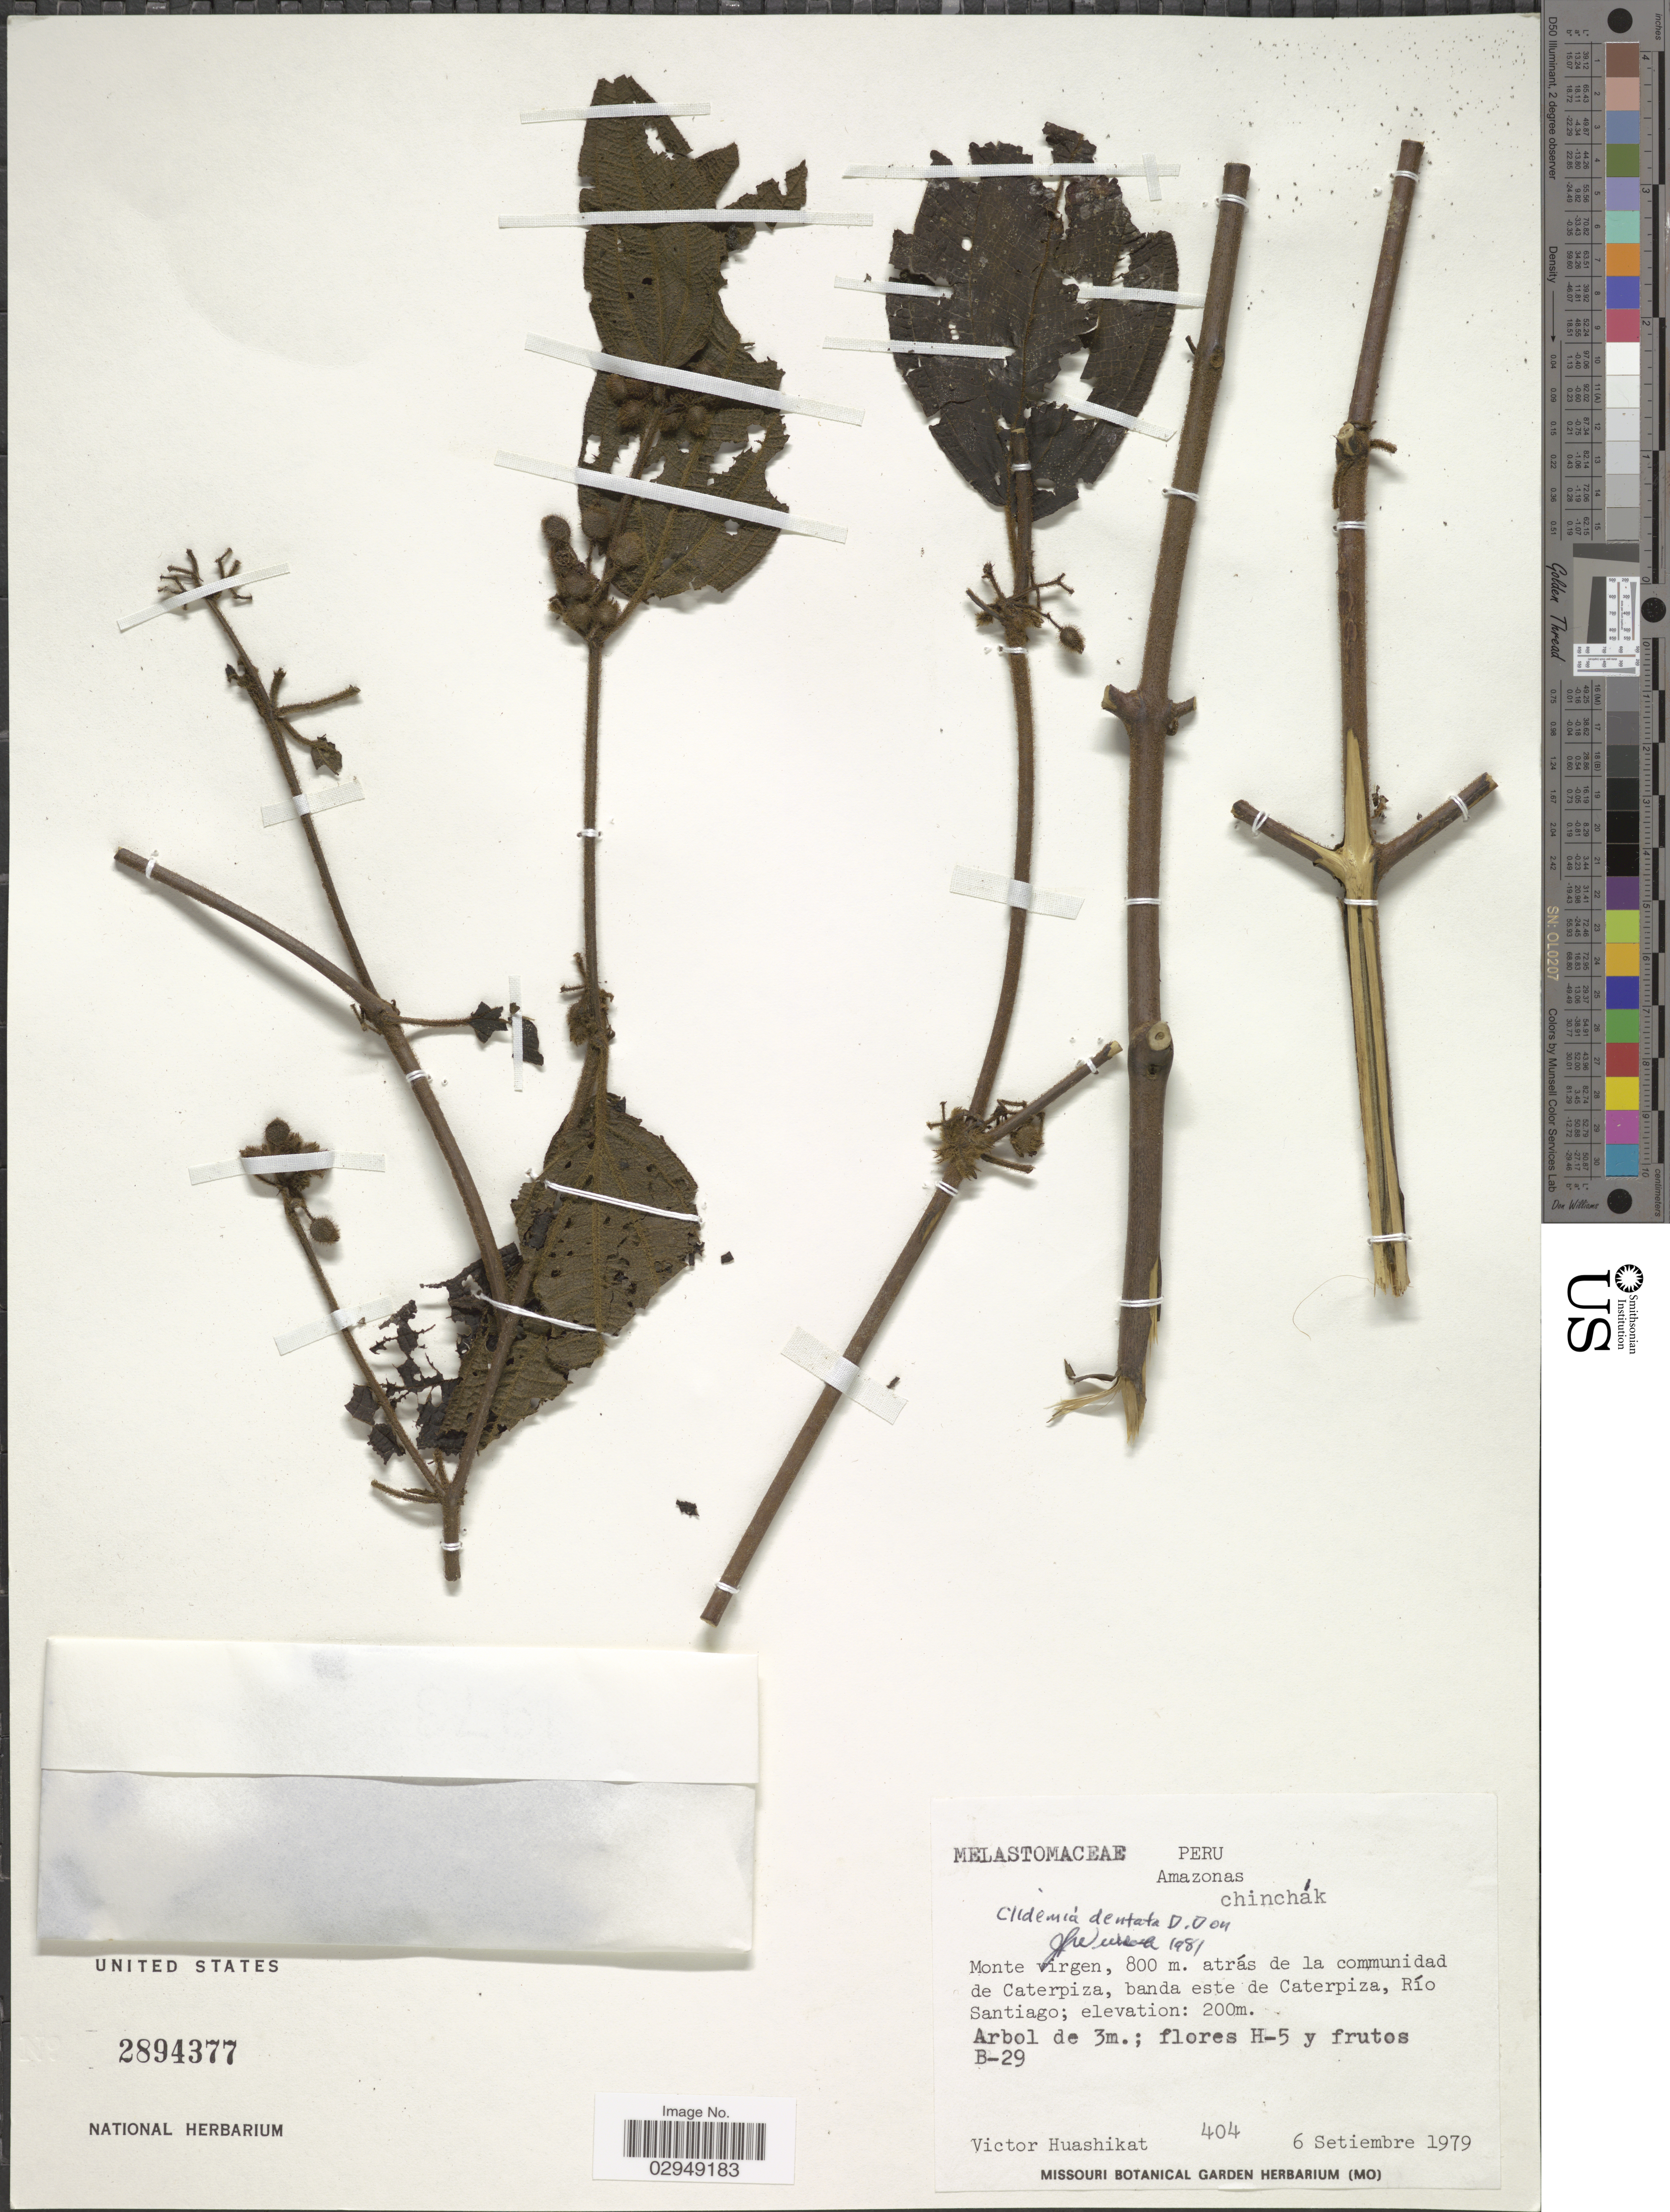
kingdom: Plantae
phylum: Tracheophyta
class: Magnoliopsida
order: Myrtales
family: Melastomataceae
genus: Clidemia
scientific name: Clidemia dentata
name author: D. Don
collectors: V. Huashikat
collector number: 404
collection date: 1979-09-06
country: Peru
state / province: Amazonas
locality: Monte virgen, atrás de la comunidad de Caterpiza, banda este de Caterpiza, Río Santiago.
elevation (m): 200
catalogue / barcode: US 2894377